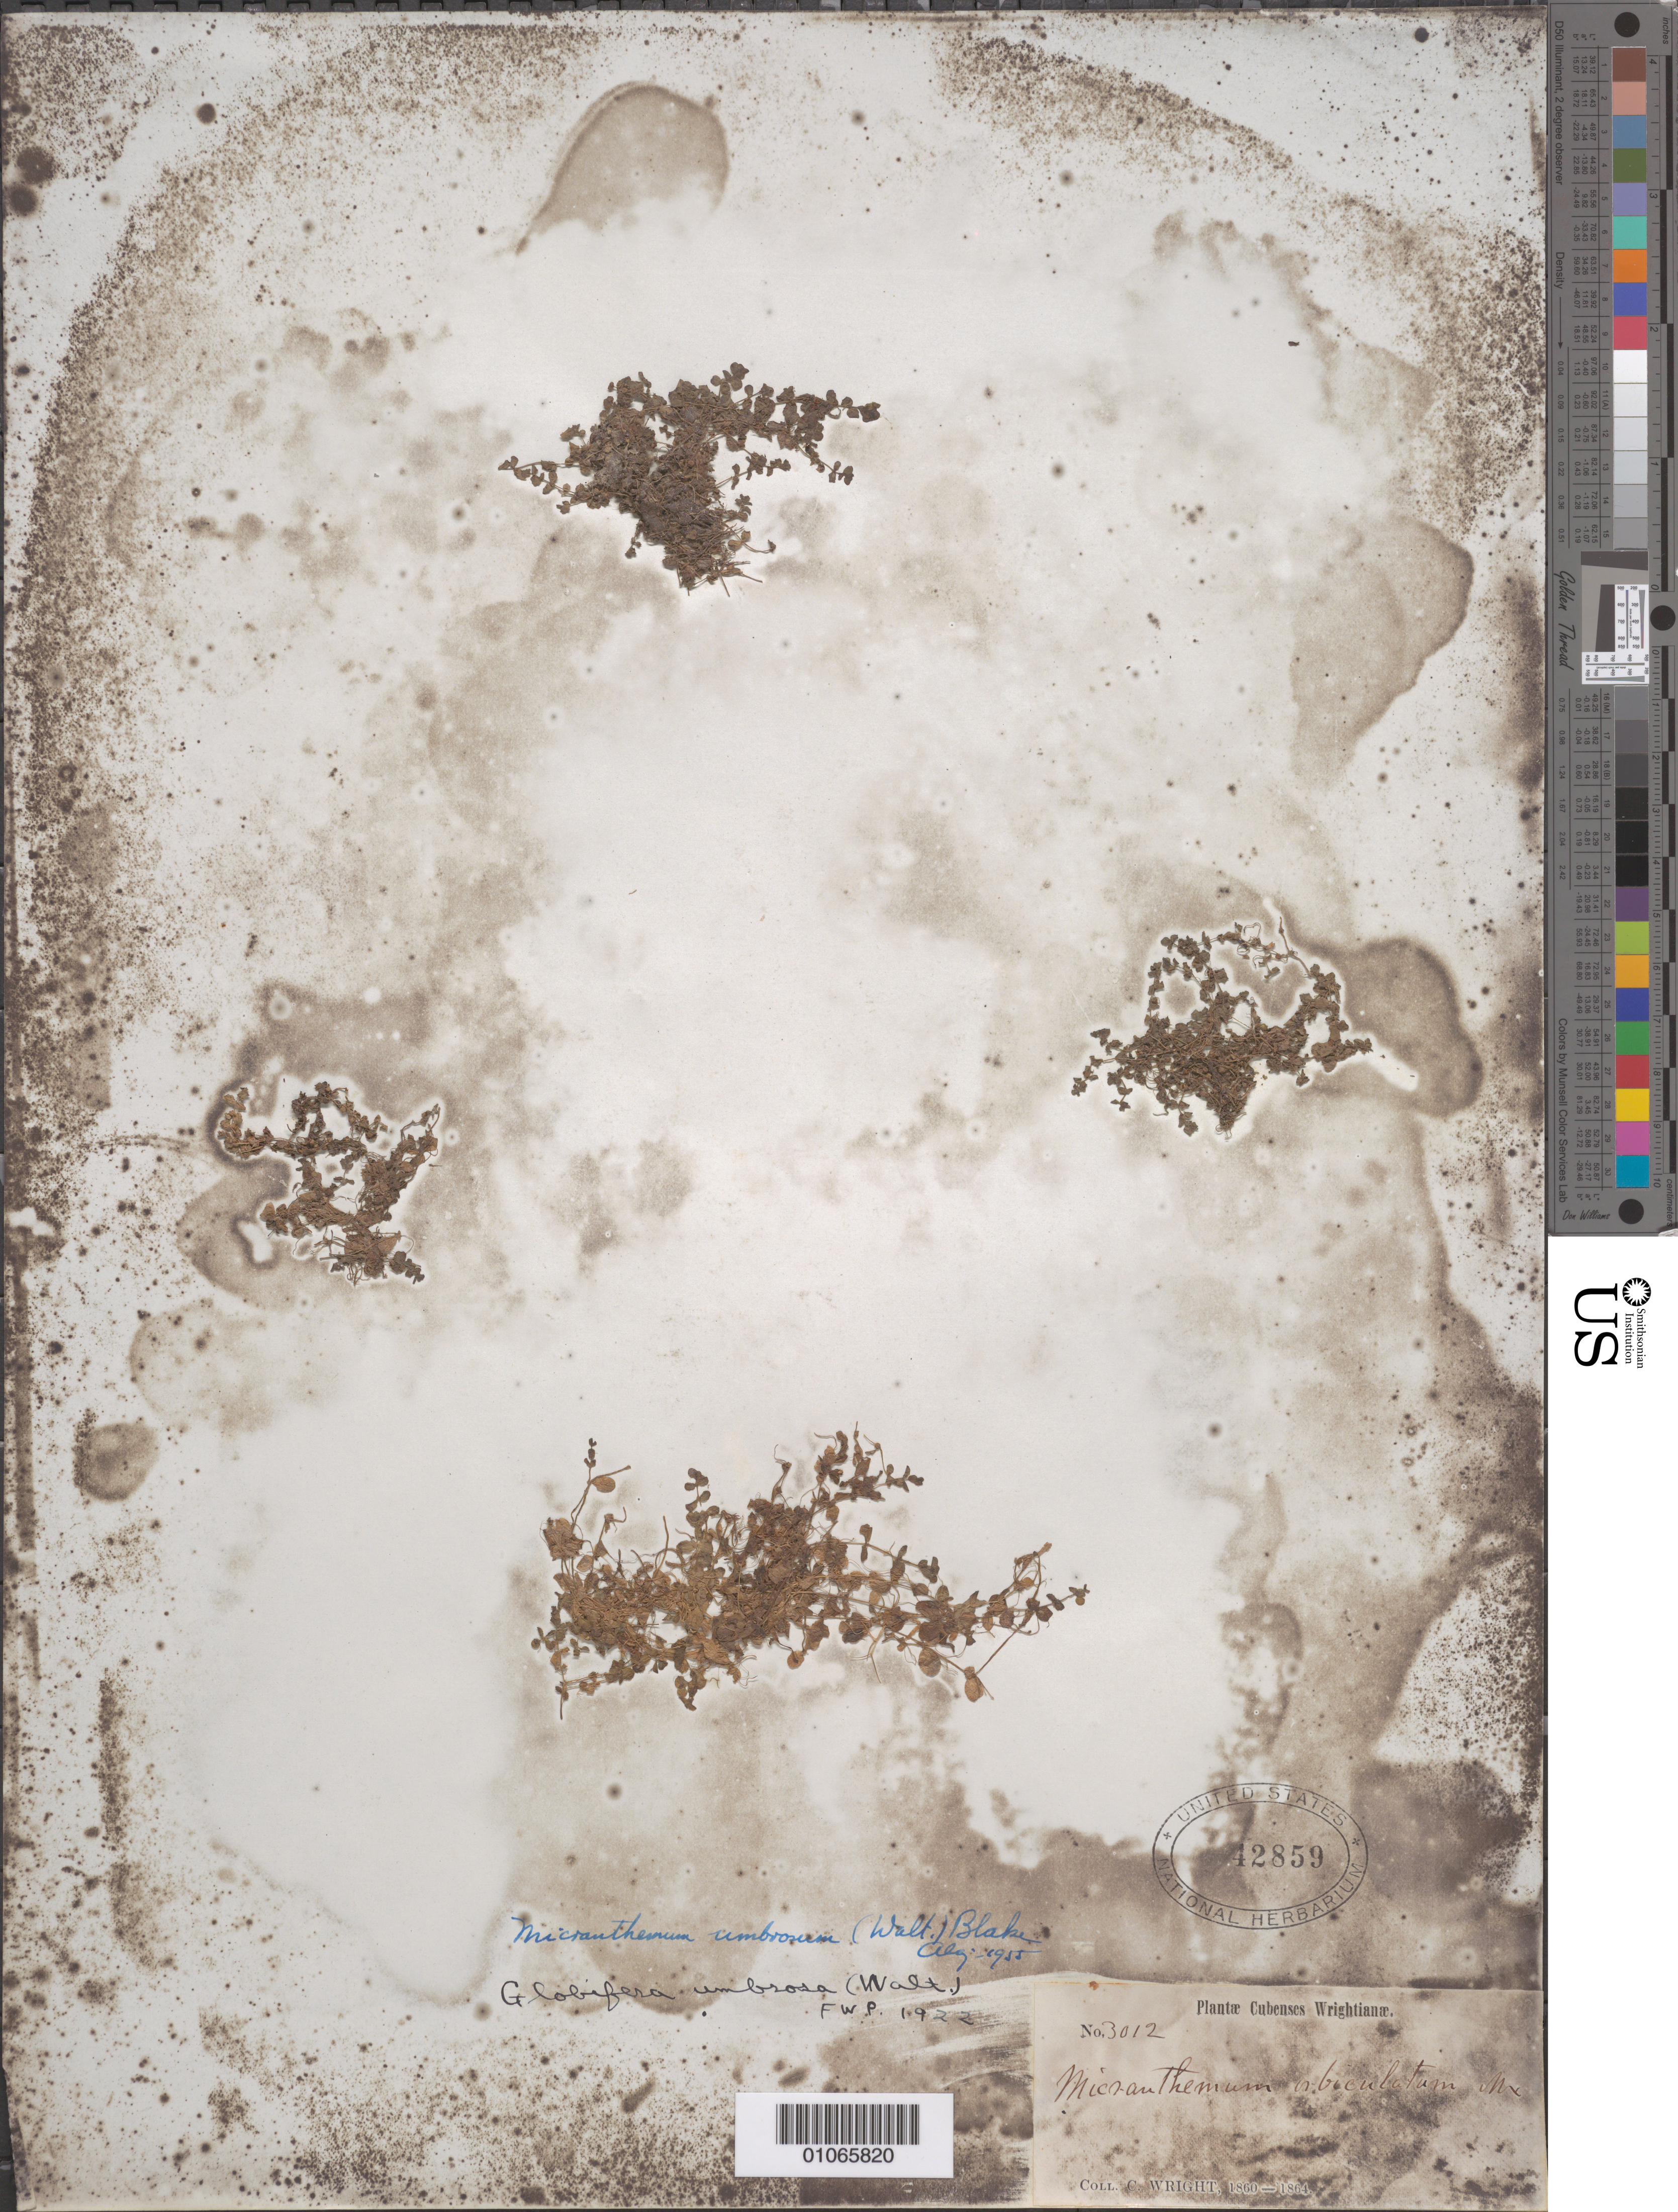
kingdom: Plantae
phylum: Tracheophyta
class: Magnoliopsida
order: Lamiales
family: Linderniaceae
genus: Micranthemum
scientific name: Micranthemum umbrosum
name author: (J.F. Gmel.) S.F. Blake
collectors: C. Wright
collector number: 3012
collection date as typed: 01 Jan 1860 to 31 Dec 1864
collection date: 1860-01-01/1864-12-31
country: Cuba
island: Cuba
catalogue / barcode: US 42859